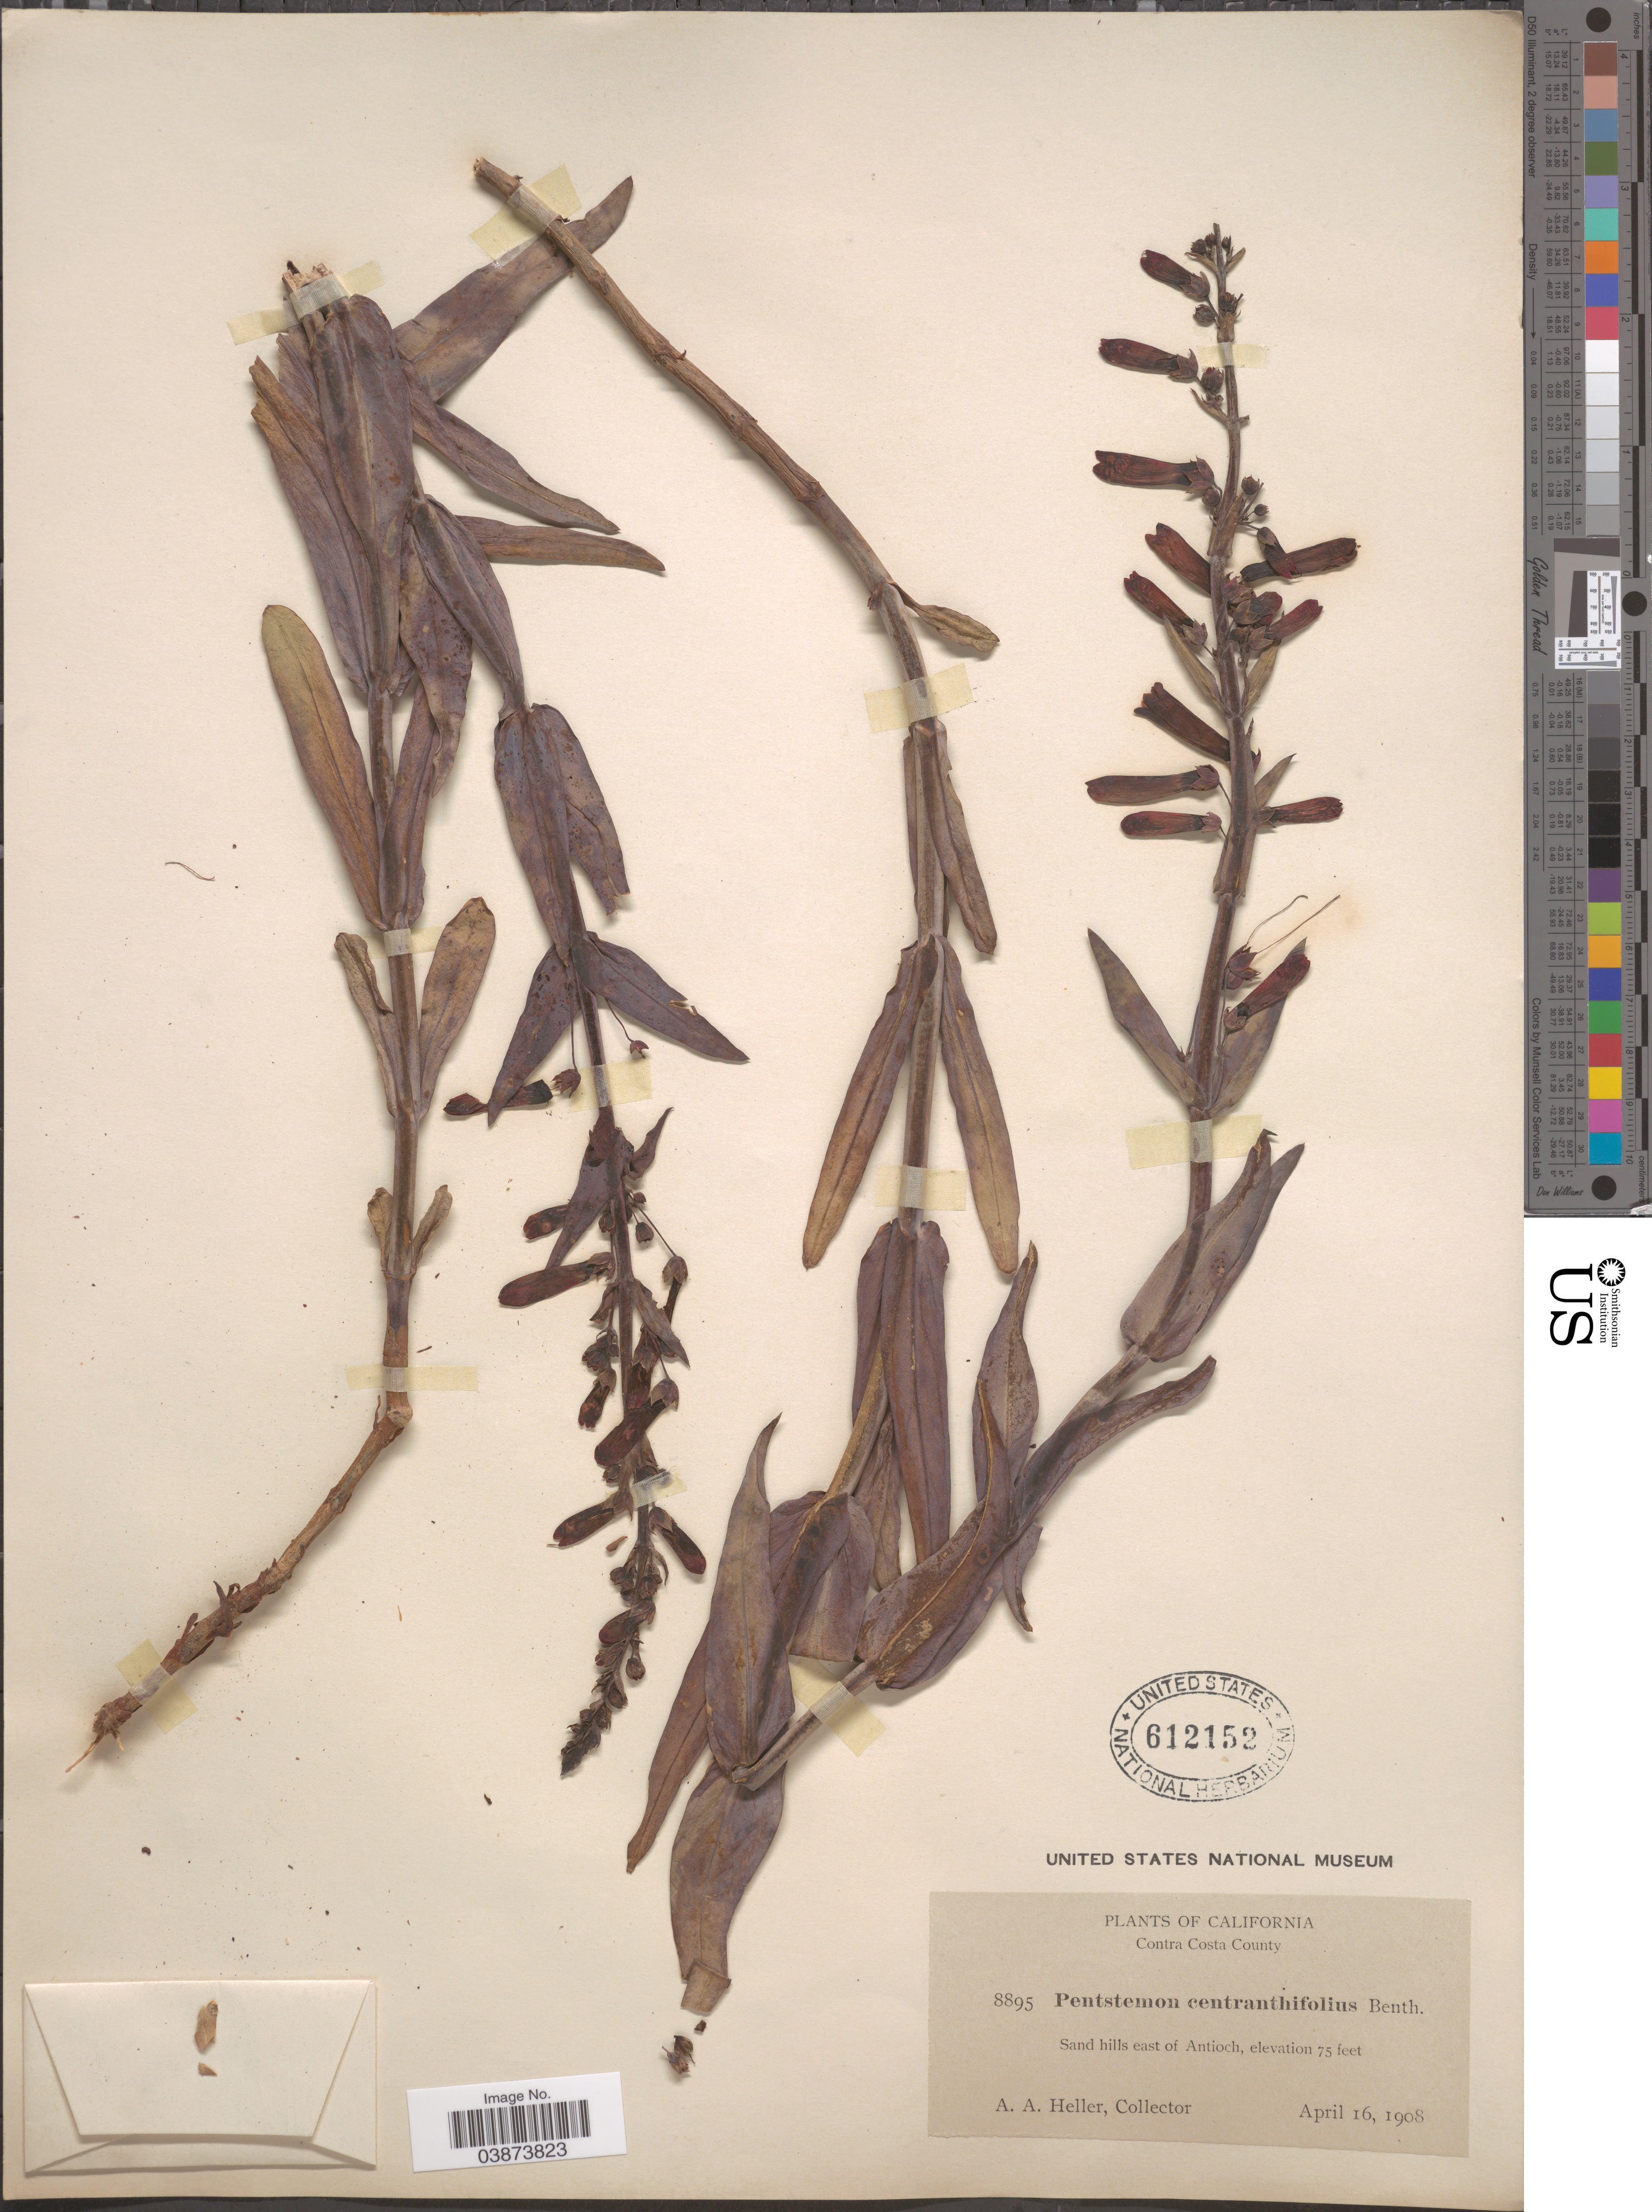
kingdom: Plantae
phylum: Tracheophyta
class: Magnoliopsida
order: Lamiales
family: Plantaginaceae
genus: Penstemon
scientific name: Penstemon centranthifolius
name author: Benth.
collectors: A. A. Heller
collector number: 8895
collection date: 1908-04-16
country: United States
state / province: California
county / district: Contra Costa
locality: Contra Costa County. Sand hills east of Antioch.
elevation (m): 23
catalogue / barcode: US 612152